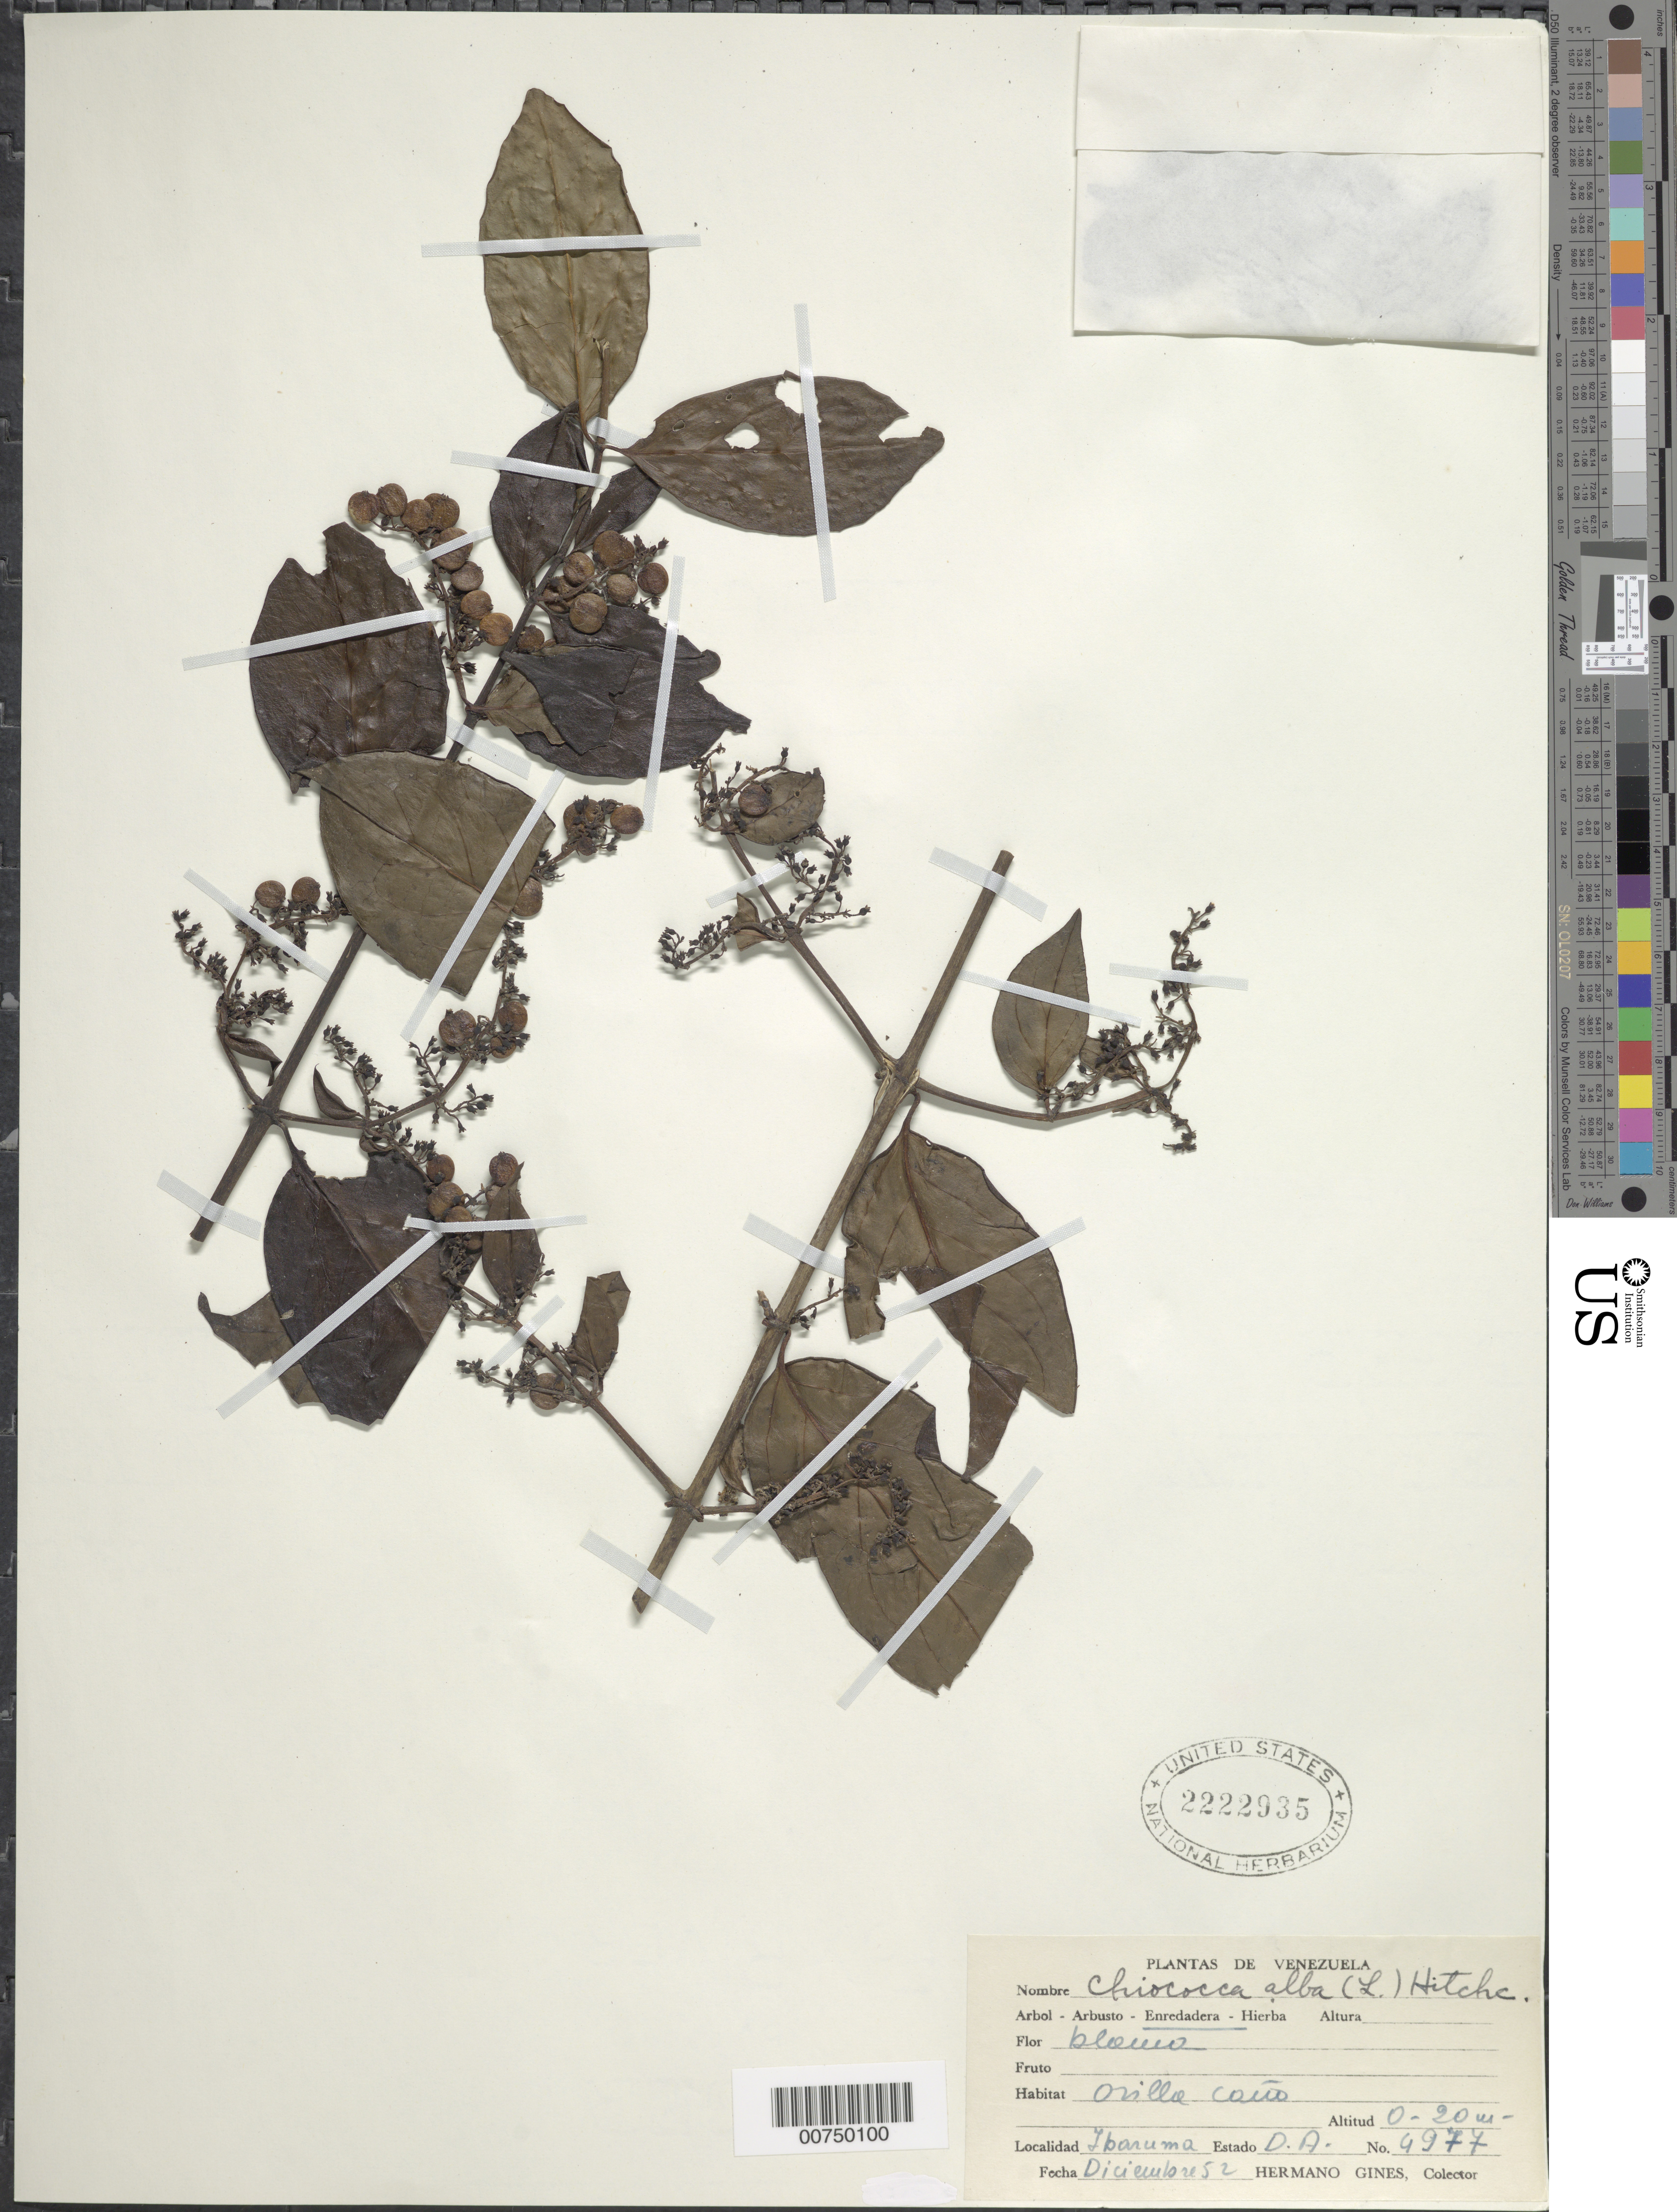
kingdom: Plantae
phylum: Tracheophyta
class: Magnoliopsida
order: Gentianales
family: Rubiaceae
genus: Chiococca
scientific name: Chiococca alba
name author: (L.) Hitchc.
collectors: H. Gines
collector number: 4977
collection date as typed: Dec-52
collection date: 1952-12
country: Venezuela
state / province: Delta Amacuro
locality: Ibaruma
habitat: Orilla cano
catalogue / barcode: US 2222935